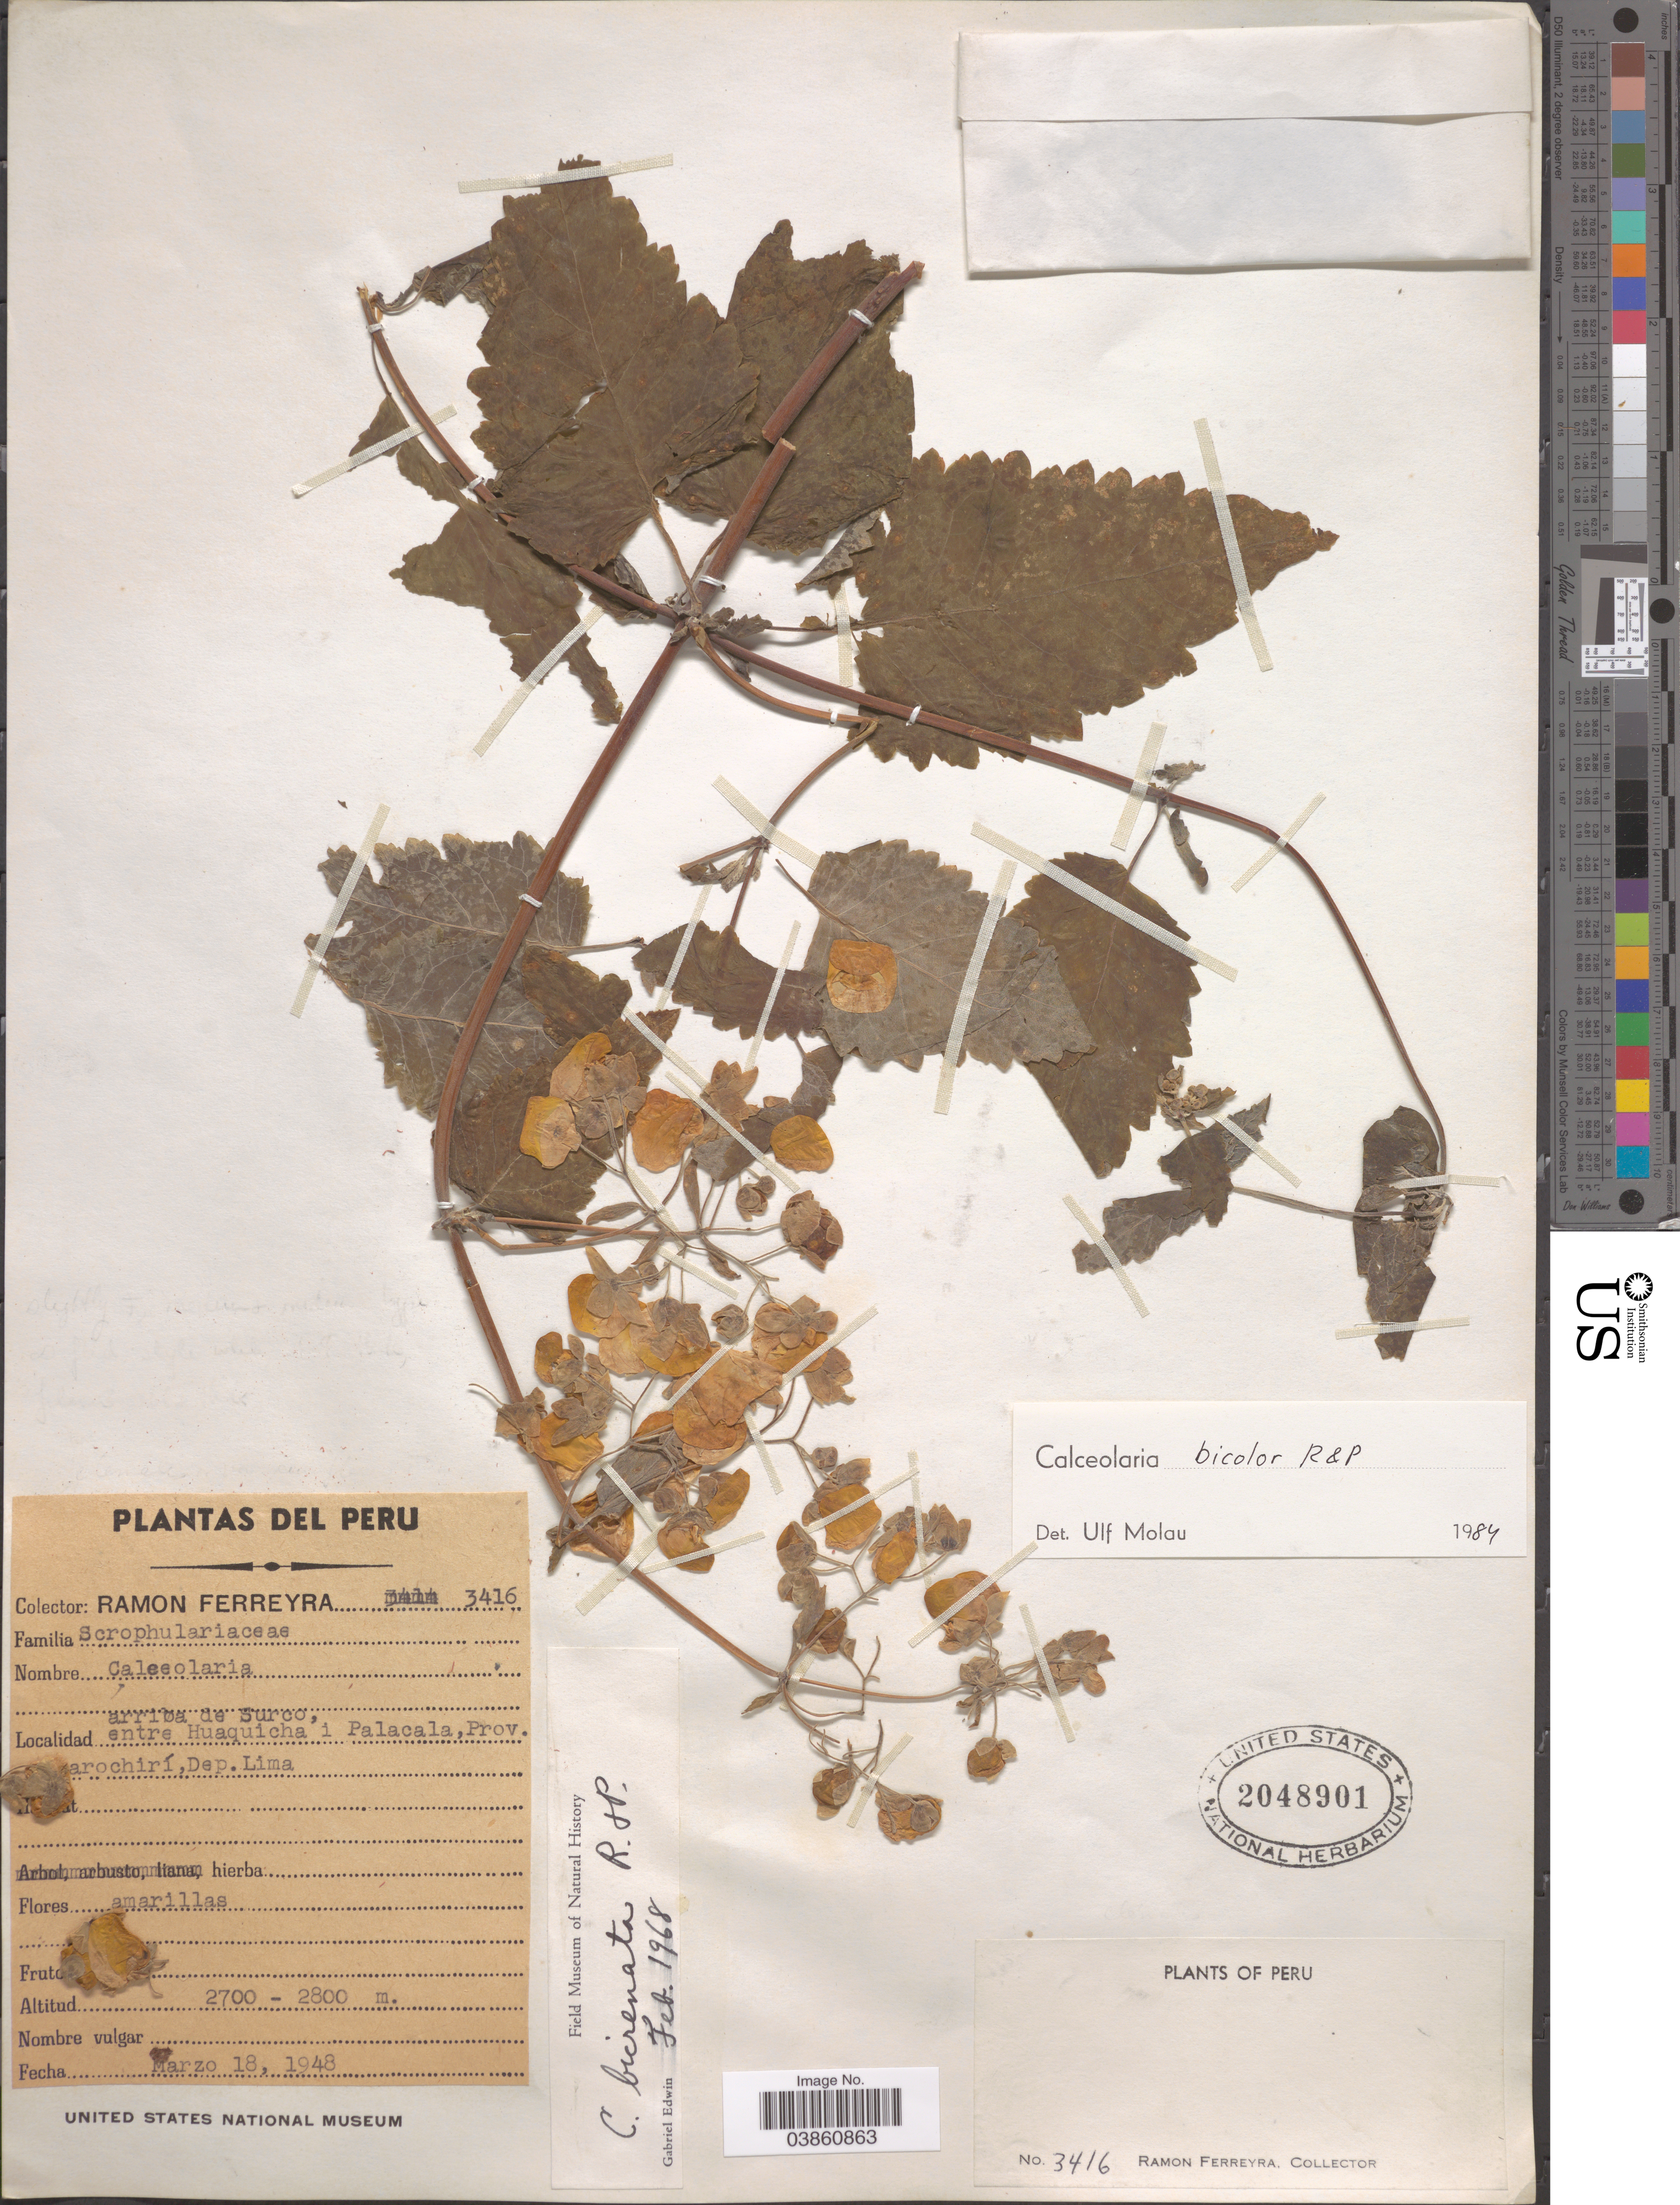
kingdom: Plantae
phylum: Tracheophyta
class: Magnoliopsida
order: Lamiales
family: Calceolariaceae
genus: Calceolaria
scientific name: Calceolaria bicolor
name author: Ruiz & Pav.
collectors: R. A. Ferreyra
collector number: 3416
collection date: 1948-03-18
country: Peru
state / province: Lima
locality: Arriba de Surco, entre Huaquicha i Palacala, Prov. Huarochirí, Dep. Lima.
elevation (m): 2700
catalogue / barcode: US 2048901